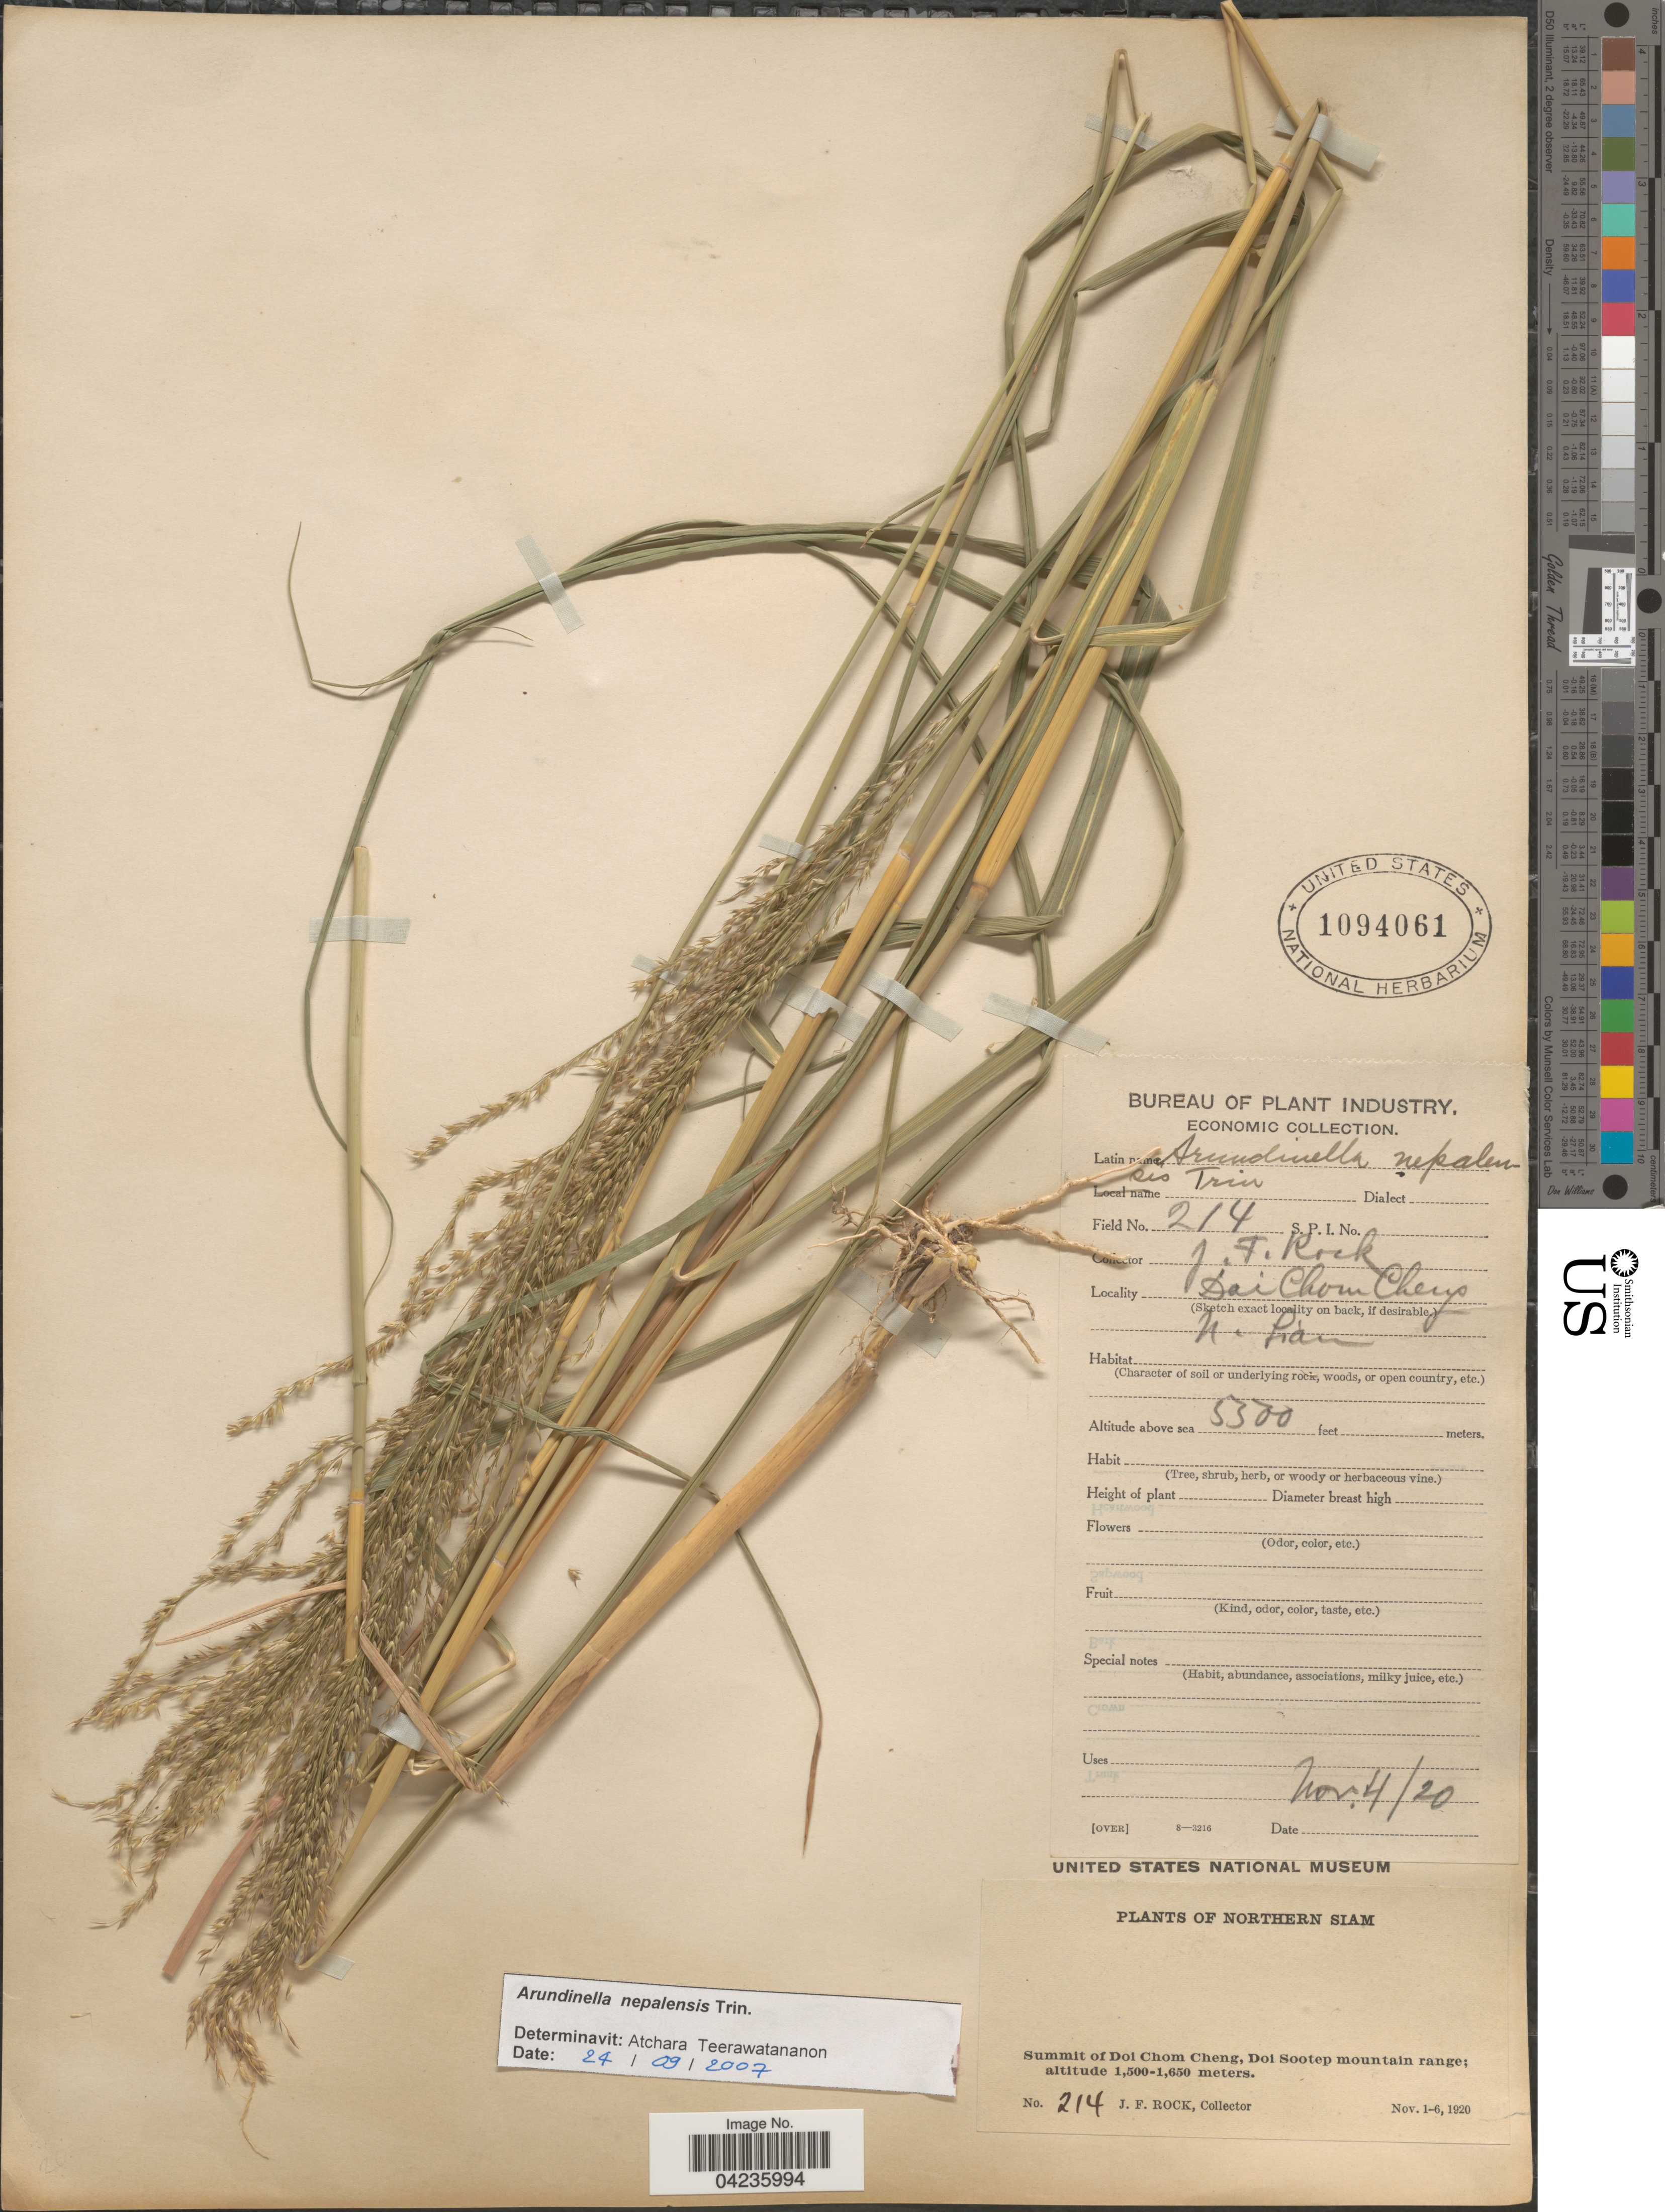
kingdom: Plantae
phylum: Tracheophyta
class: Liliopsida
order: Poales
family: Poaceae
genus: Arundinella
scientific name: Arundinella nepalensis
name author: Trin.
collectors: J. Rock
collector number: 214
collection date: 1920-11-04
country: Thailand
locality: Northern Siam. Summit of Doi Chom Cheng, Doi Sootep mountain range. Doi Chom Cheng.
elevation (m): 1615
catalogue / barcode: US 1094061